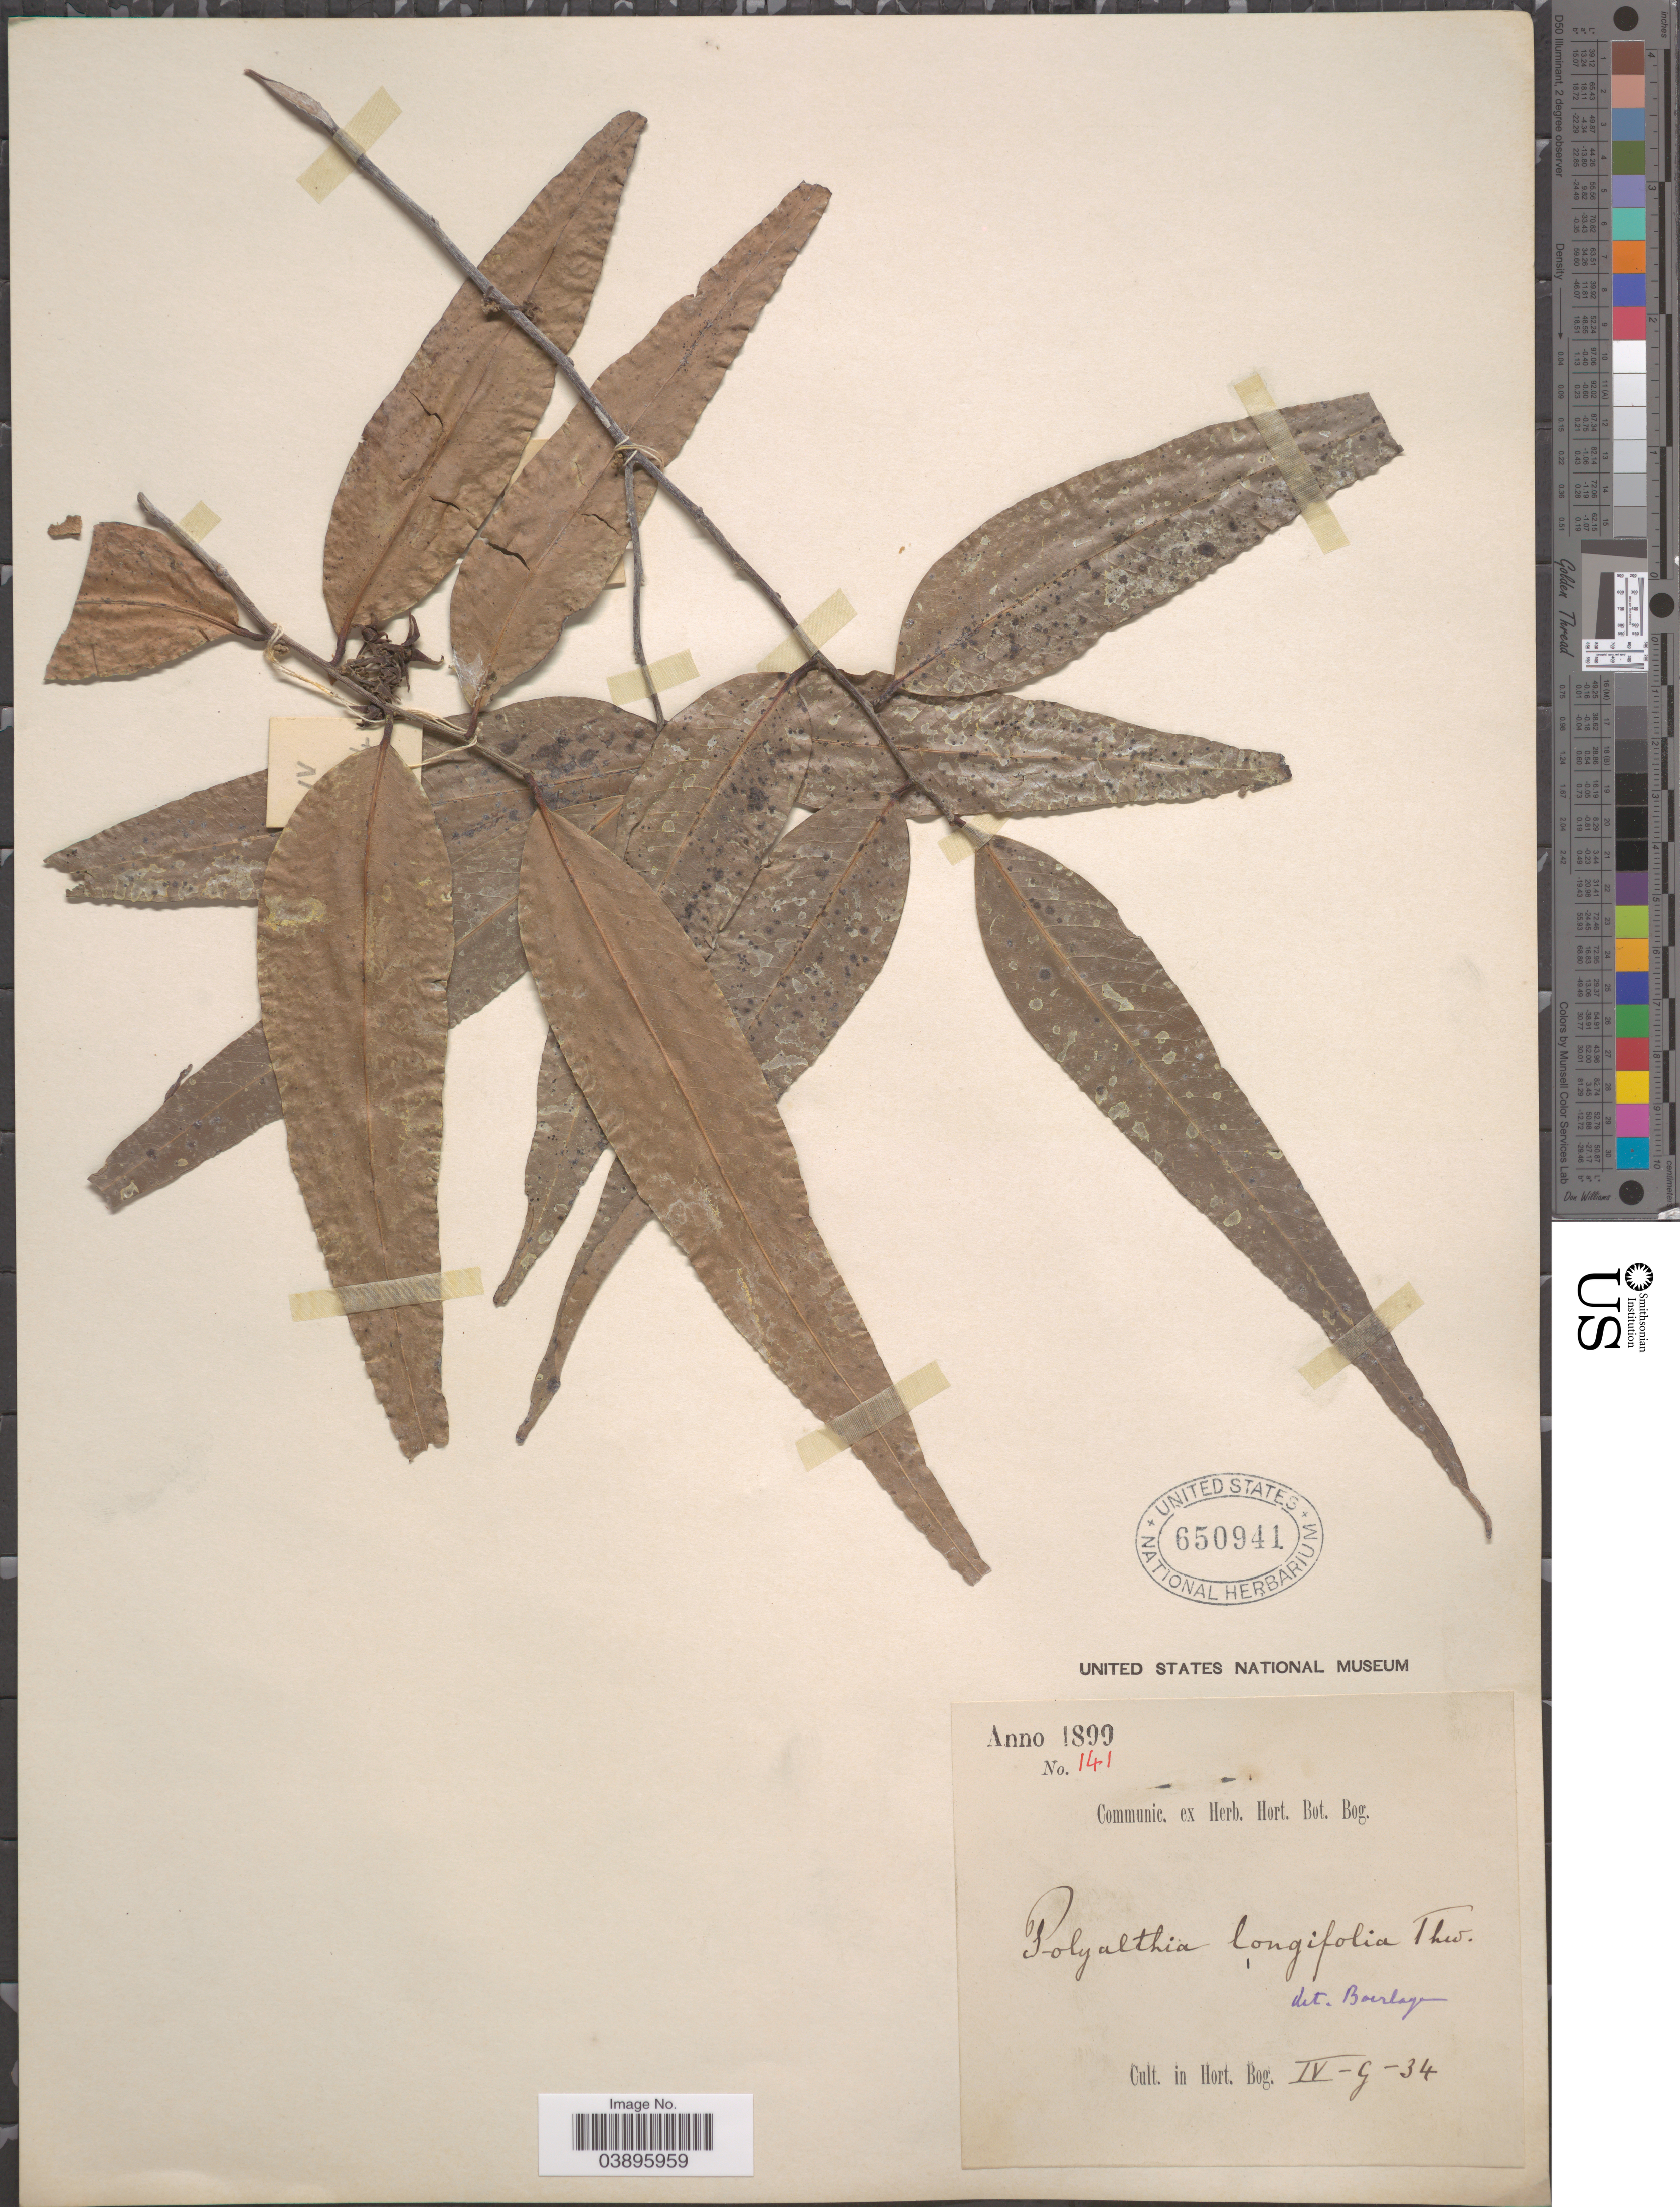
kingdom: Plantae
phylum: Tracheophyta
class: Magnoliopsida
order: Magnoliales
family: Annonaceae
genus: Polyalthia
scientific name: Polyalthia longifolia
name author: (Sonn.) Thwaites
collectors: ex herb. Hort. Bot. Bog.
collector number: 141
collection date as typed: Transcribed d/m/y: 9/4/34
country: Indonesia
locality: In Hort. Bog.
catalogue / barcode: US 650941